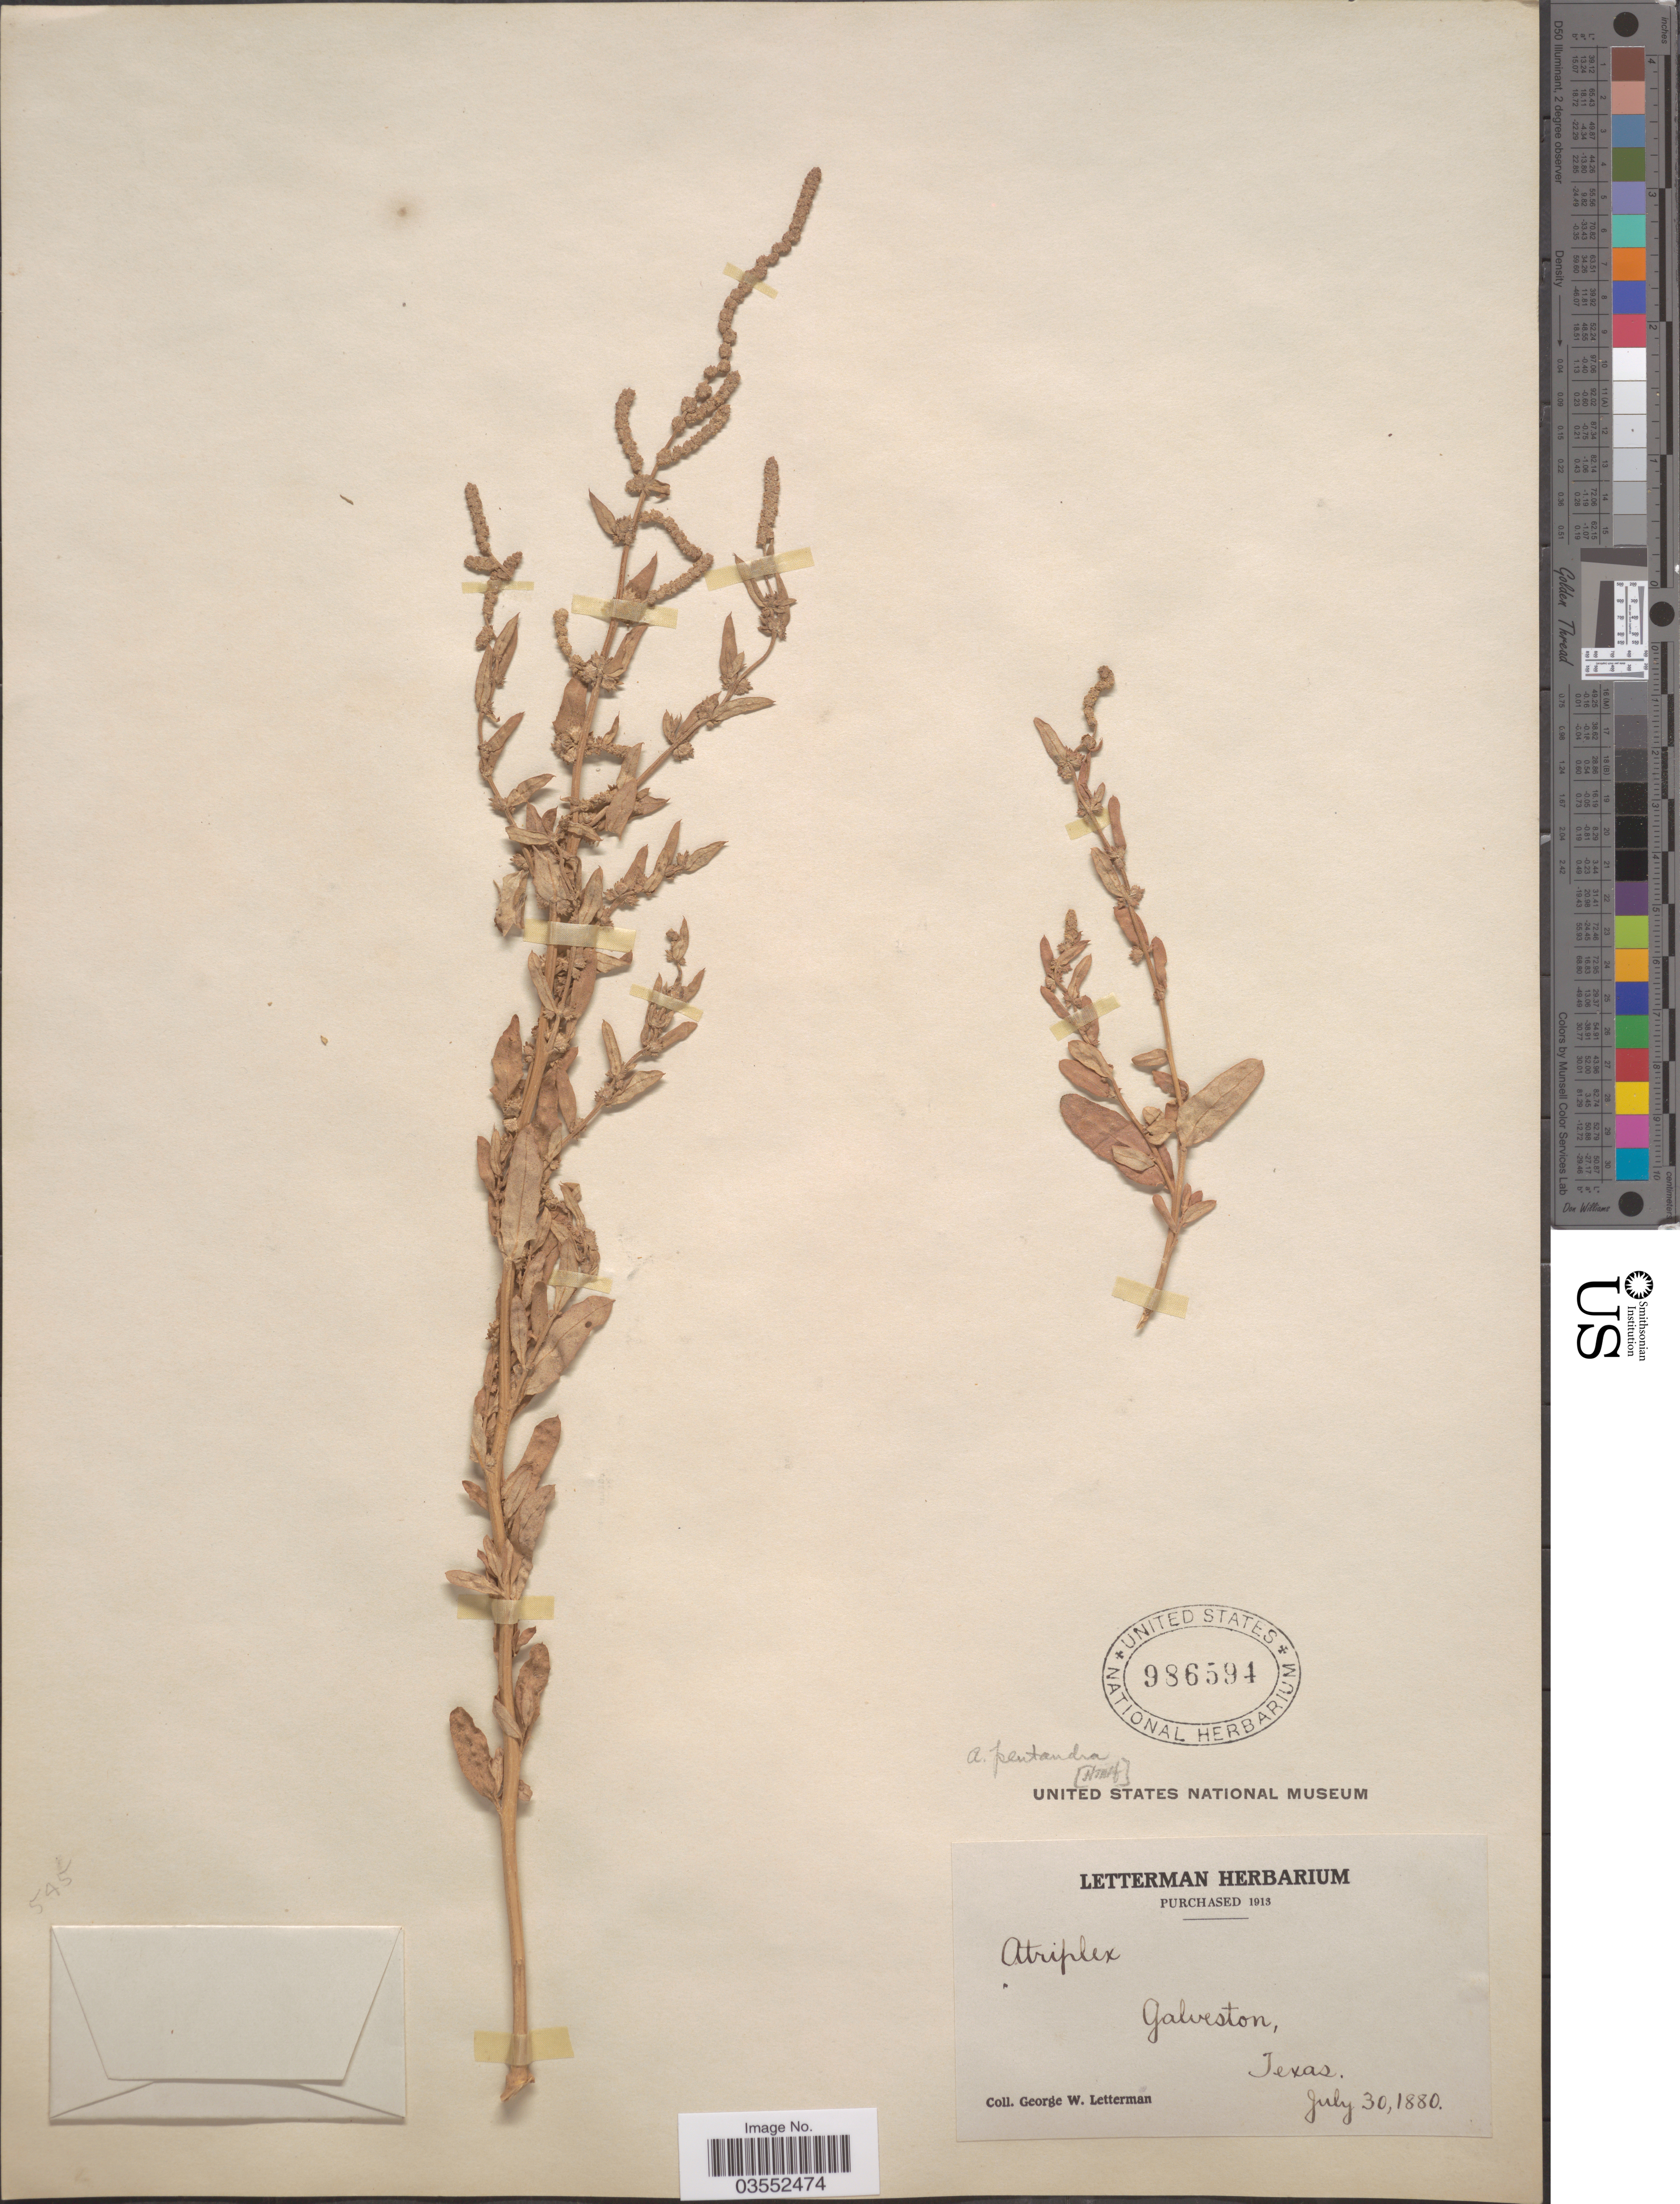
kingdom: Plantae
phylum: Tracheophyta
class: Magnoliopsida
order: Caryophyllales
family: Amaranthaceae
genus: Atriplex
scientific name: Atriplex pentandra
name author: (Jacq.) Standl.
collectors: G. W. Letterman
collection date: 1880-07-30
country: United States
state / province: Texas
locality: Galveston.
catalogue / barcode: US 986594